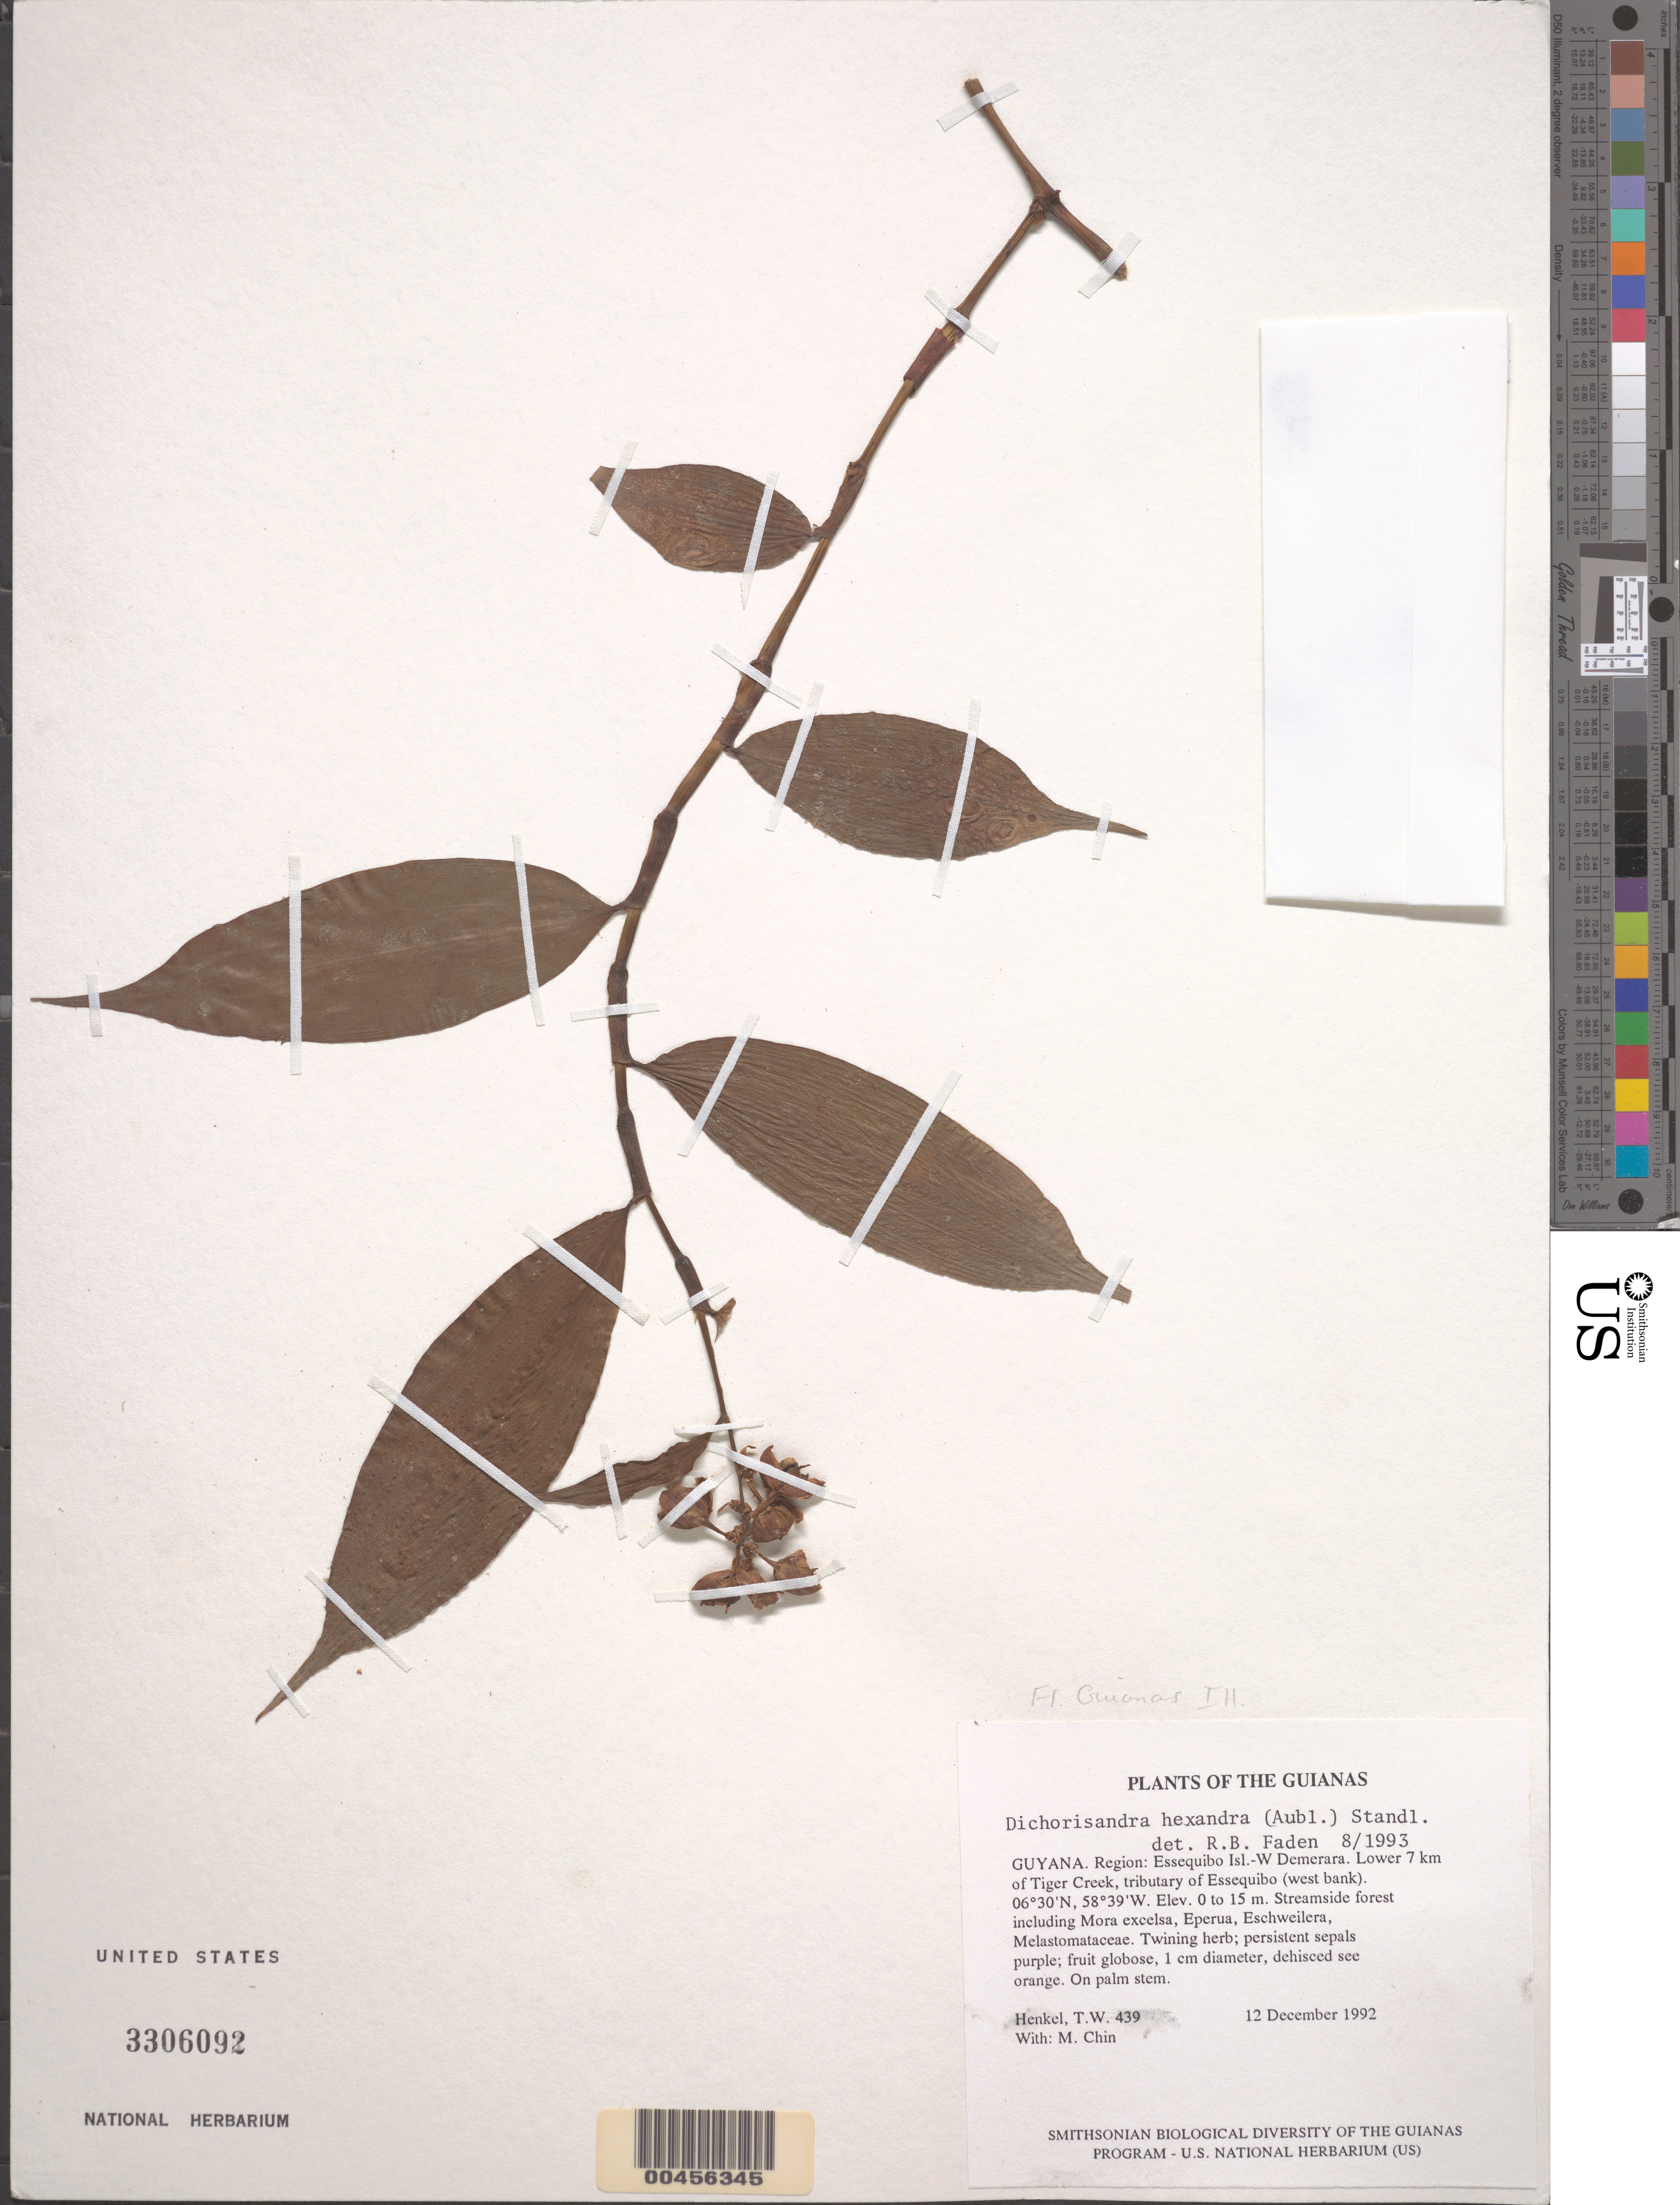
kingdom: Plantae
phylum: Tracheophyta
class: Liliopsida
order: Commelinales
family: Commelinaceae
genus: Dichorisandra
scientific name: Dichorisandra hexandra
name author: (Aubl.) Standl.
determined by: Faden, Robert B., (US), Smithsonian Institution - National Museum of Natural History (UNITED STATES)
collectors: T. Henkel & M. Chin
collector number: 439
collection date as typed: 12 December 1992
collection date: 1992-12-12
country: Guyana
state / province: Essequibo Isl-W. Demerara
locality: Lower 7 km of Tiger Creek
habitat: Streamside forest including Mora excelsa, Eperua, Eschweilera, Melastomataceae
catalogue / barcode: US 3306092